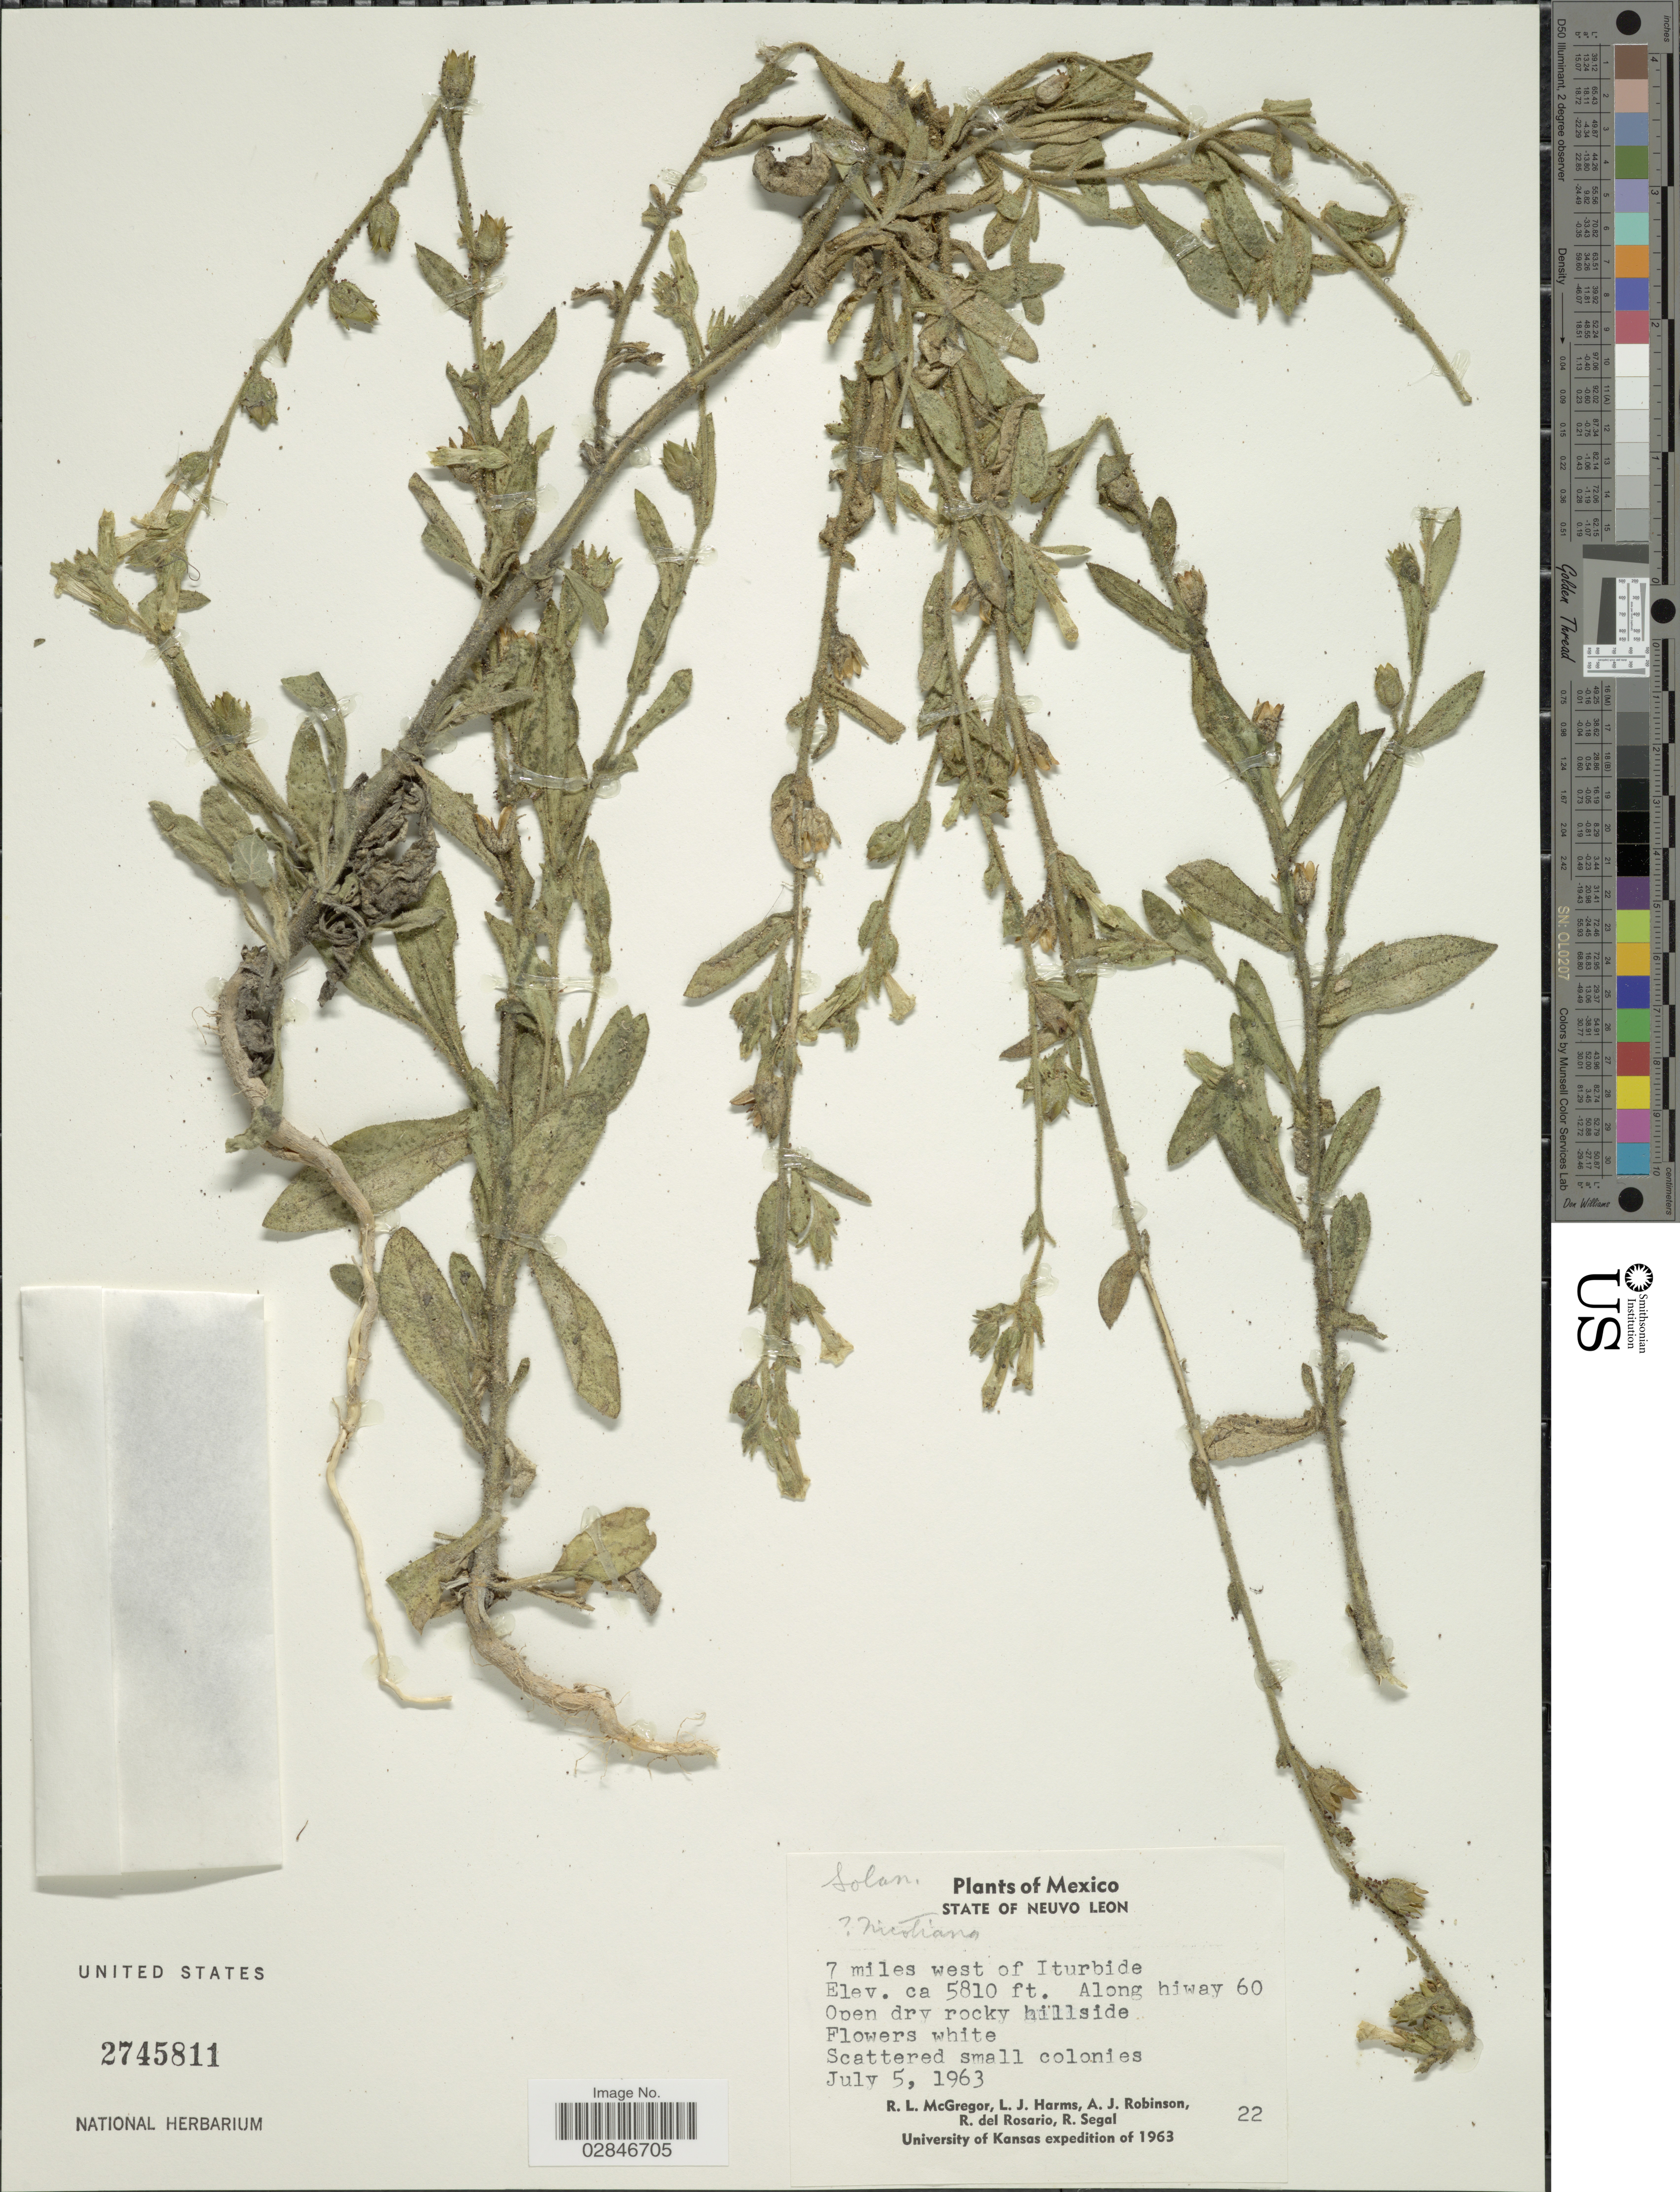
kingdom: Plantae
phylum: Tracheophyta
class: Magnoliopsida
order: Solanales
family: Solanaceae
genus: Nicotiana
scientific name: Nicotiana sp.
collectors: R. McGregor, L. Harms, A. J. Robinson, R. del Rosario & R. Segal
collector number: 22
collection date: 1963-07-05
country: Mexico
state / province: Nuevo León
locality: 7 miles west of Iturbide, Along hiway 60.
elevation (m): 1771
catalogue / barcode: US 2745811